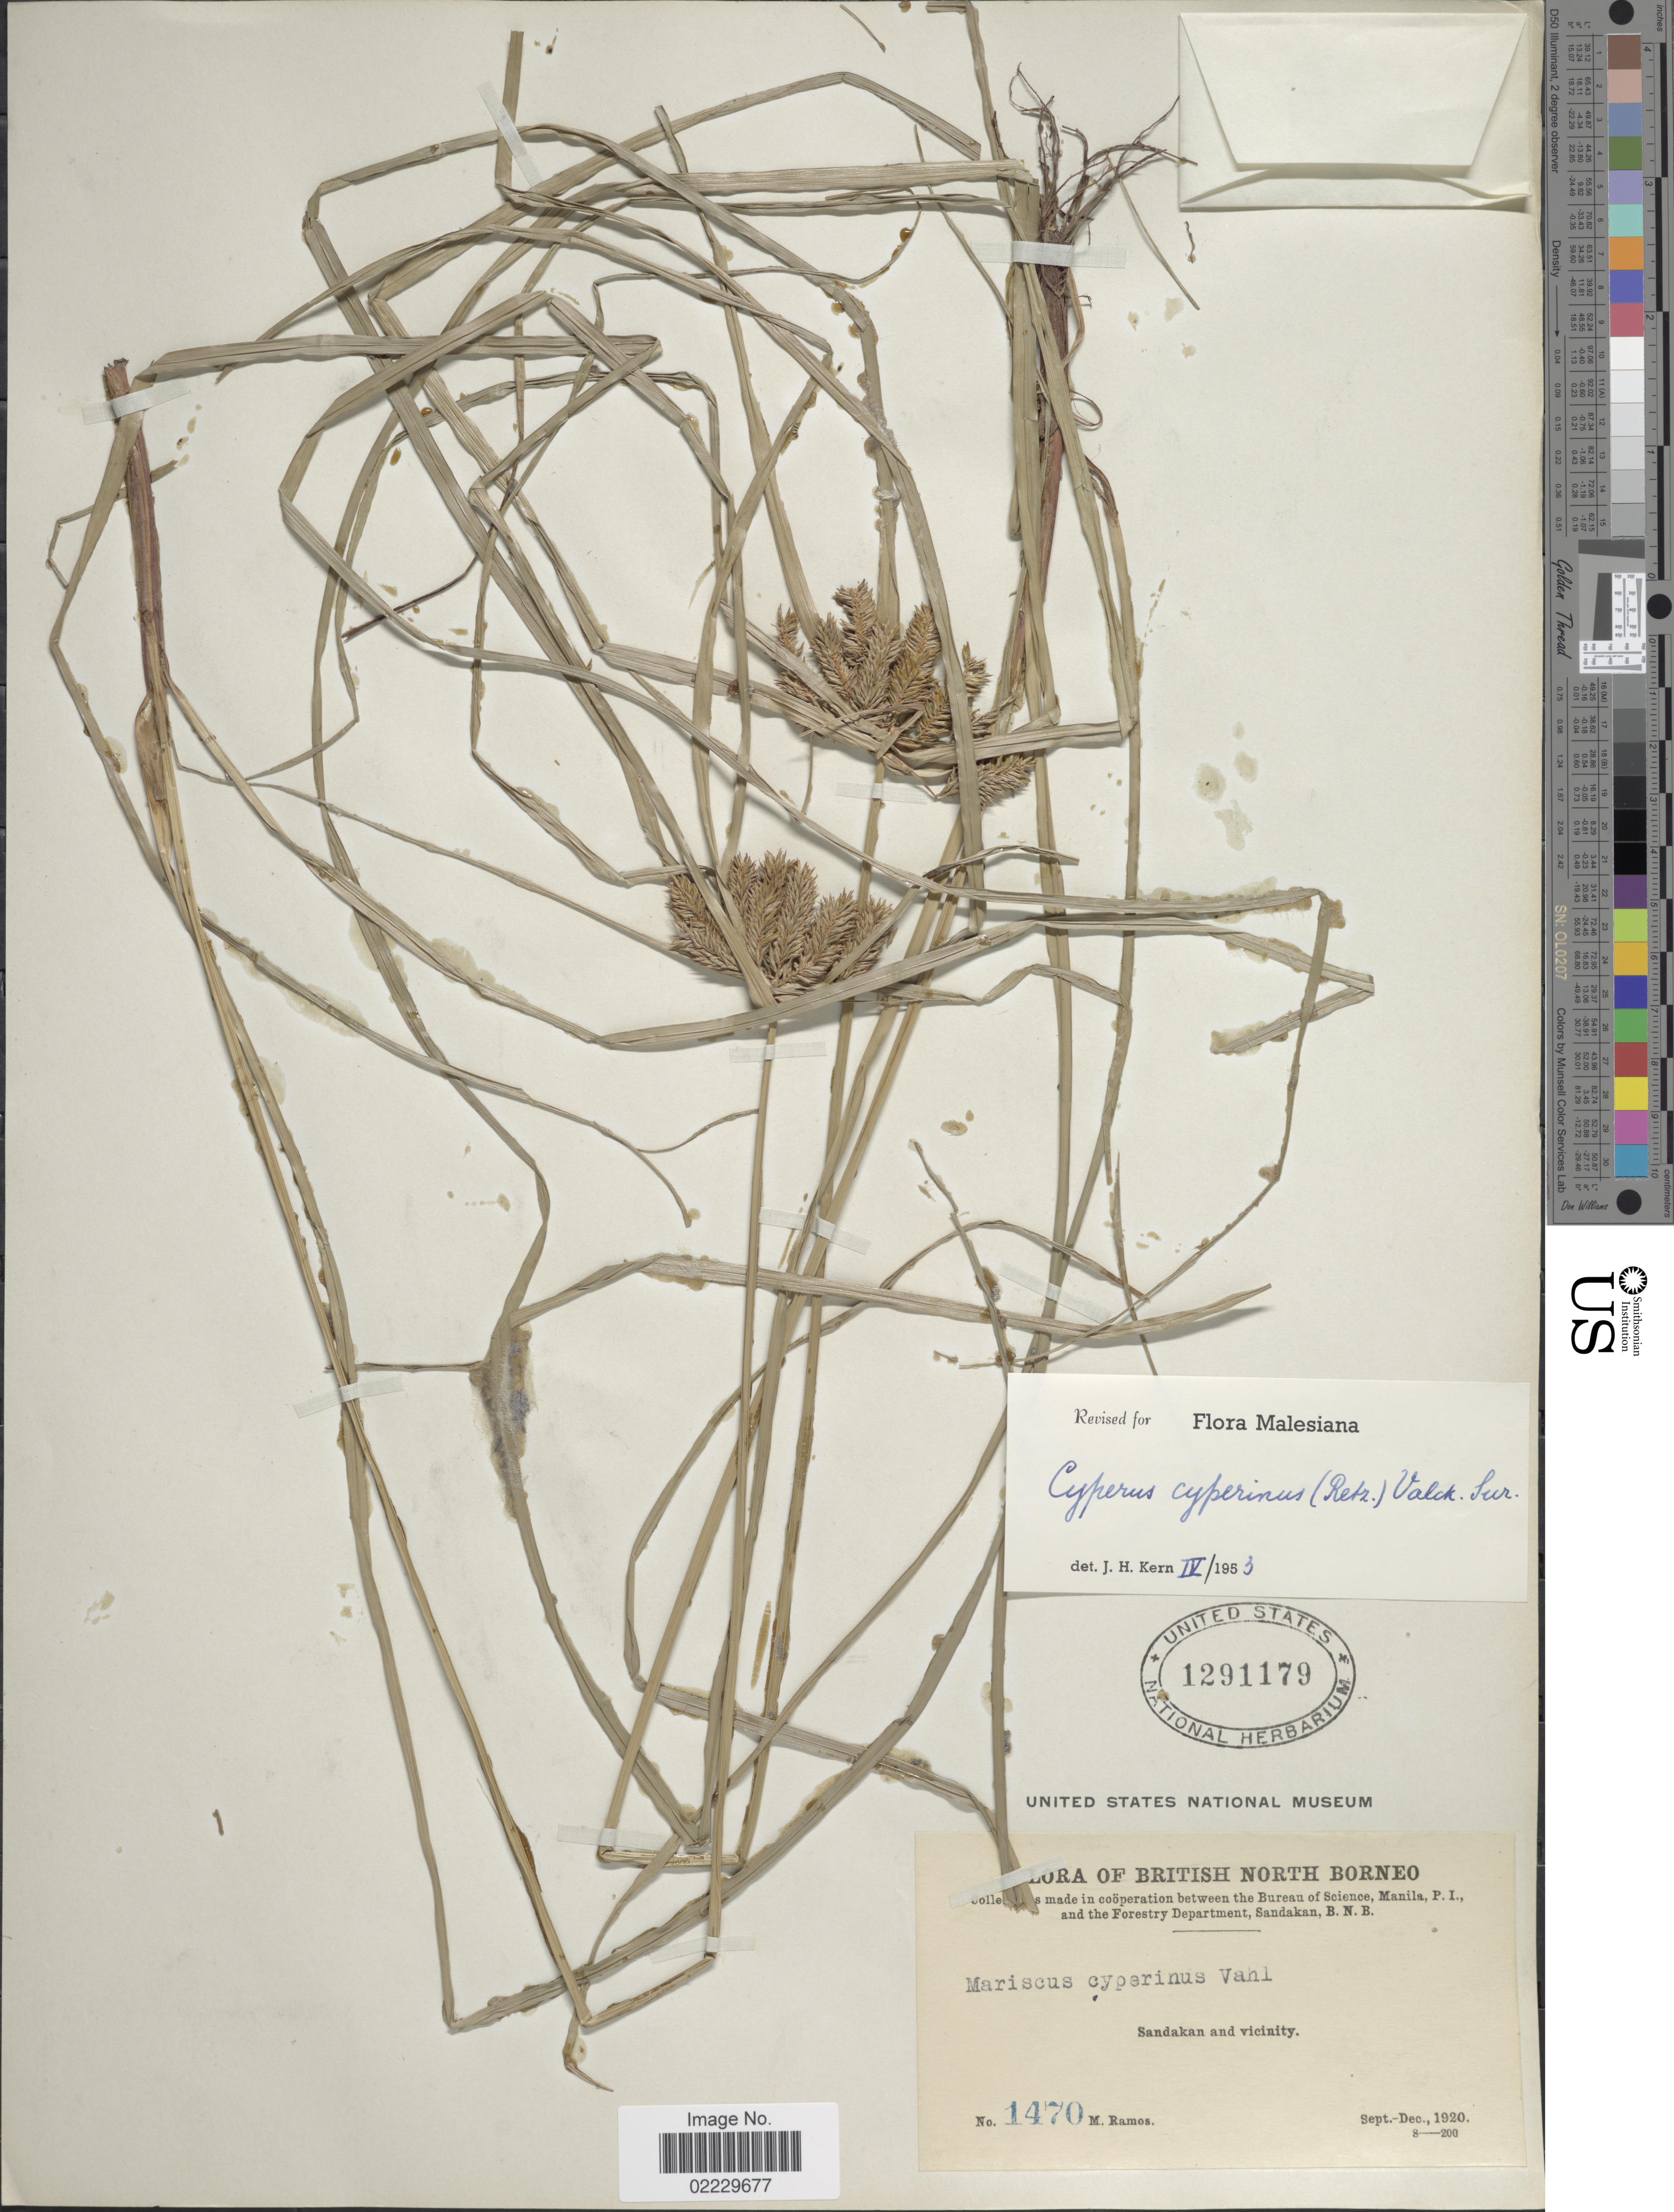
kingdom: Plantae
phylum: Tracheophyta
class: Liliopsida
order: Poales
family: Cyperaceae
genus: Cyperus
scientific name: Cyperus cyperinus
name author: (Retz.) Valck. Sur.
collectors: M. Ramos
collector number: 1470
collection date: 1920-09/1920-12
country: Malaysia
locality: British North Borneo, Sandakan and vicinity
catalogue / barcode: US 1291179